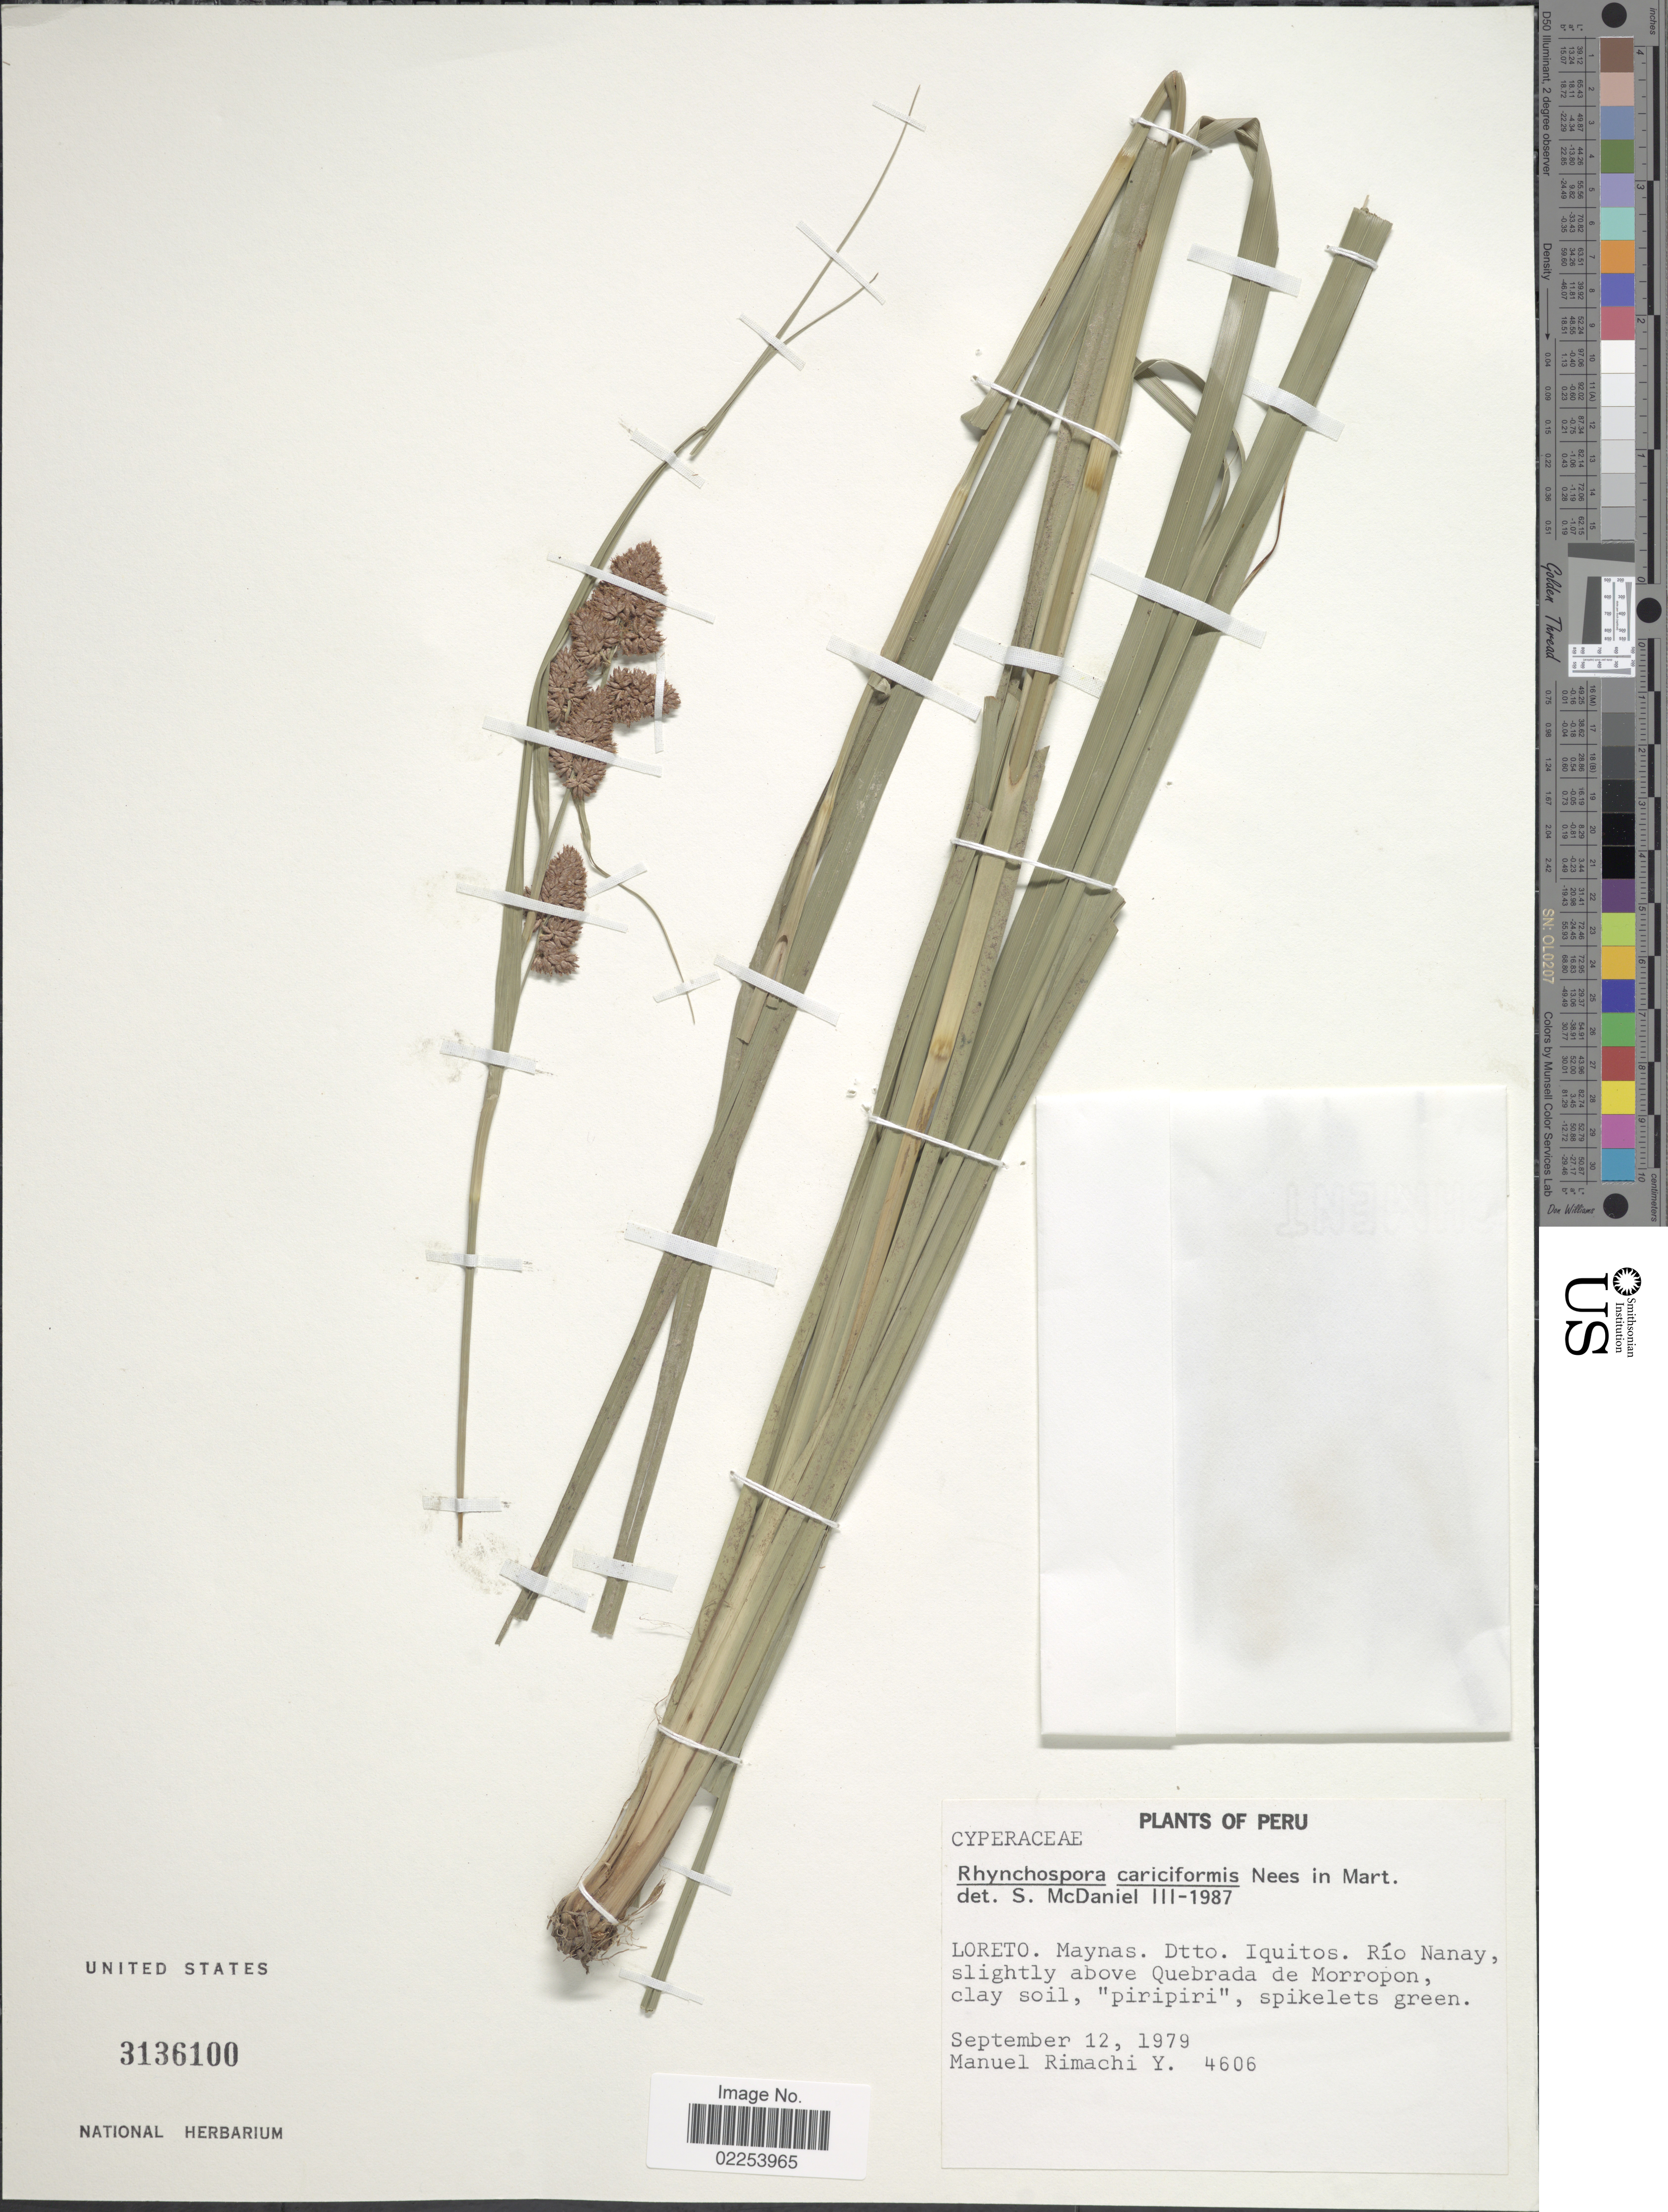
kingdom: Plantae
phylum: Tracheophyta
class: Liliopsida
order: Poales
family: Cyperaceae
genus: Rhynchospora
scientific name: Rhynchospora cariciformis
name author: Nees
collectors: M. Rimachi Y.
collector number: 4606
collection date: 1979-09-12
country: Peru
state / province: Loreto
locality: Maynas: Dtto. Iquitos. Rio Nanay, slighlty above Quebrada de Morropon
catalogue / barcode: US 3136100